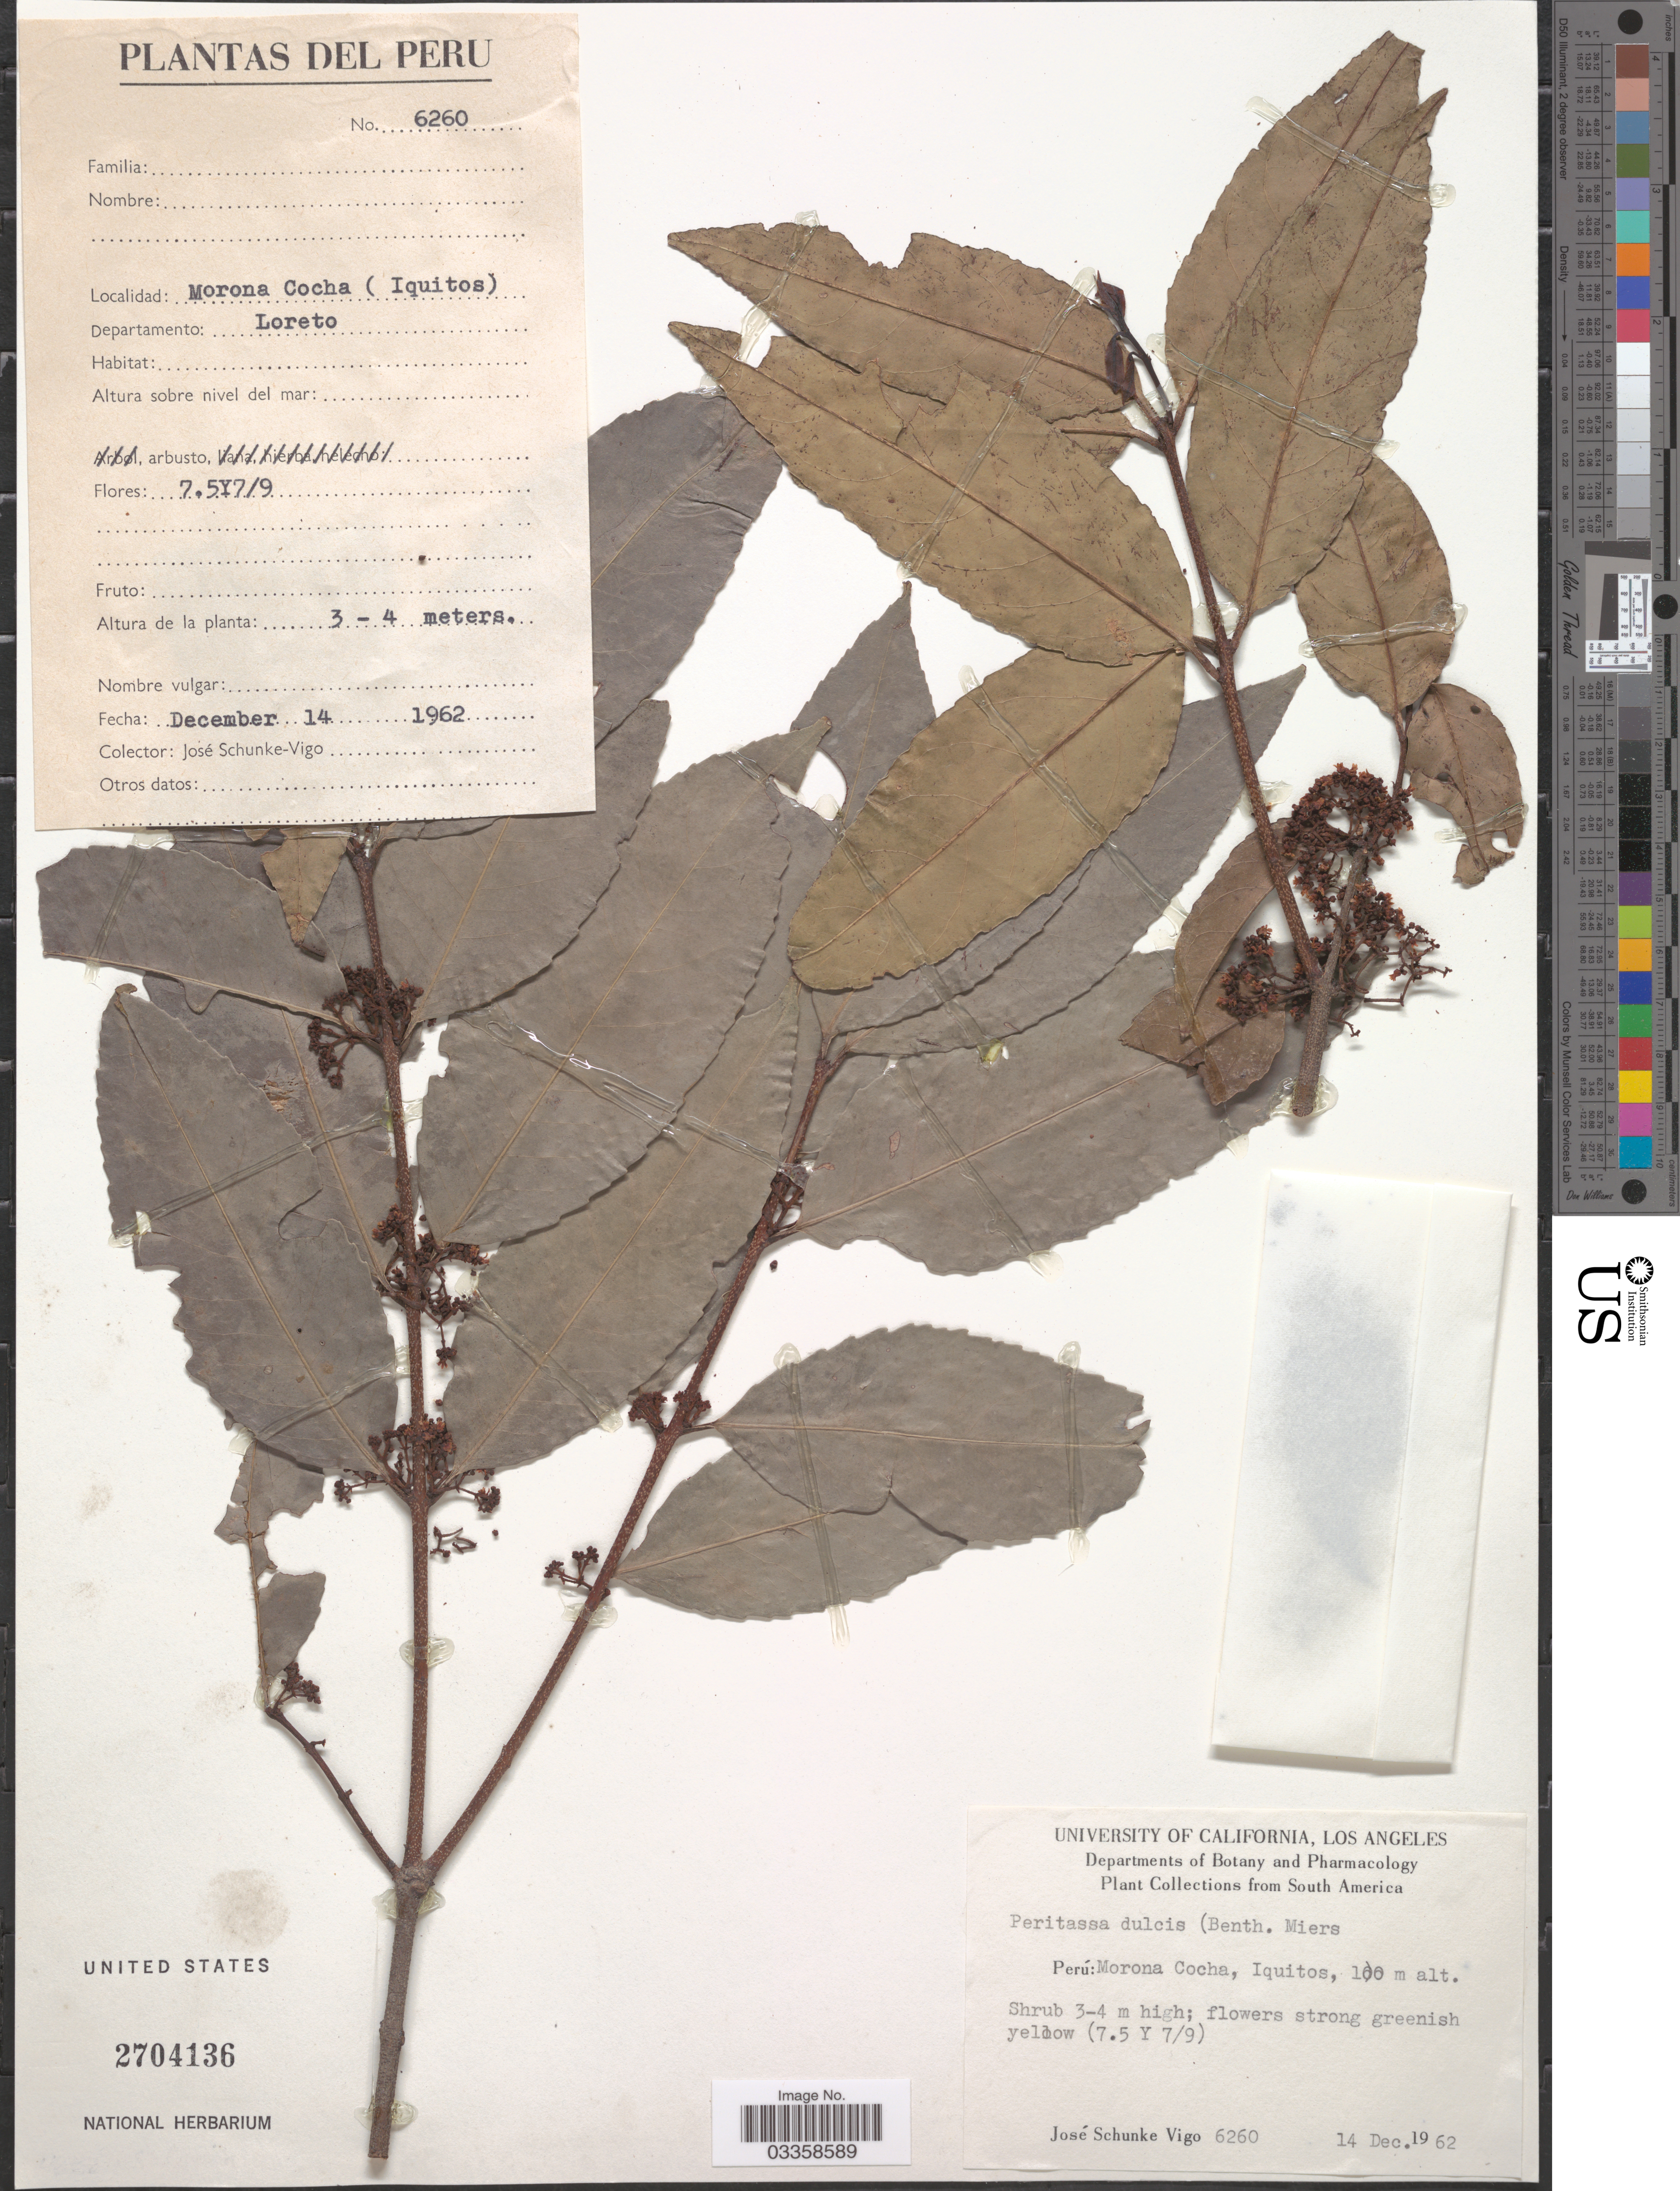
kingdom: Plantae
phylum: Tracheophyta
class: Magnoliopsida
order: Celastrales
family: Celastraceae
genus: Peritassa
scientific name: Peritassa dulcis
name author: (Benth.) Miers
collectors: J. Schunke Vigo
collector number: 6260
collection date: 1962-12-14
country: Peru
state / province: Loreto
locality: Morona Cocha, Iquitos. Departamento: Loreto.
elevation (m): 100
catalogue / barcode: US 2704136